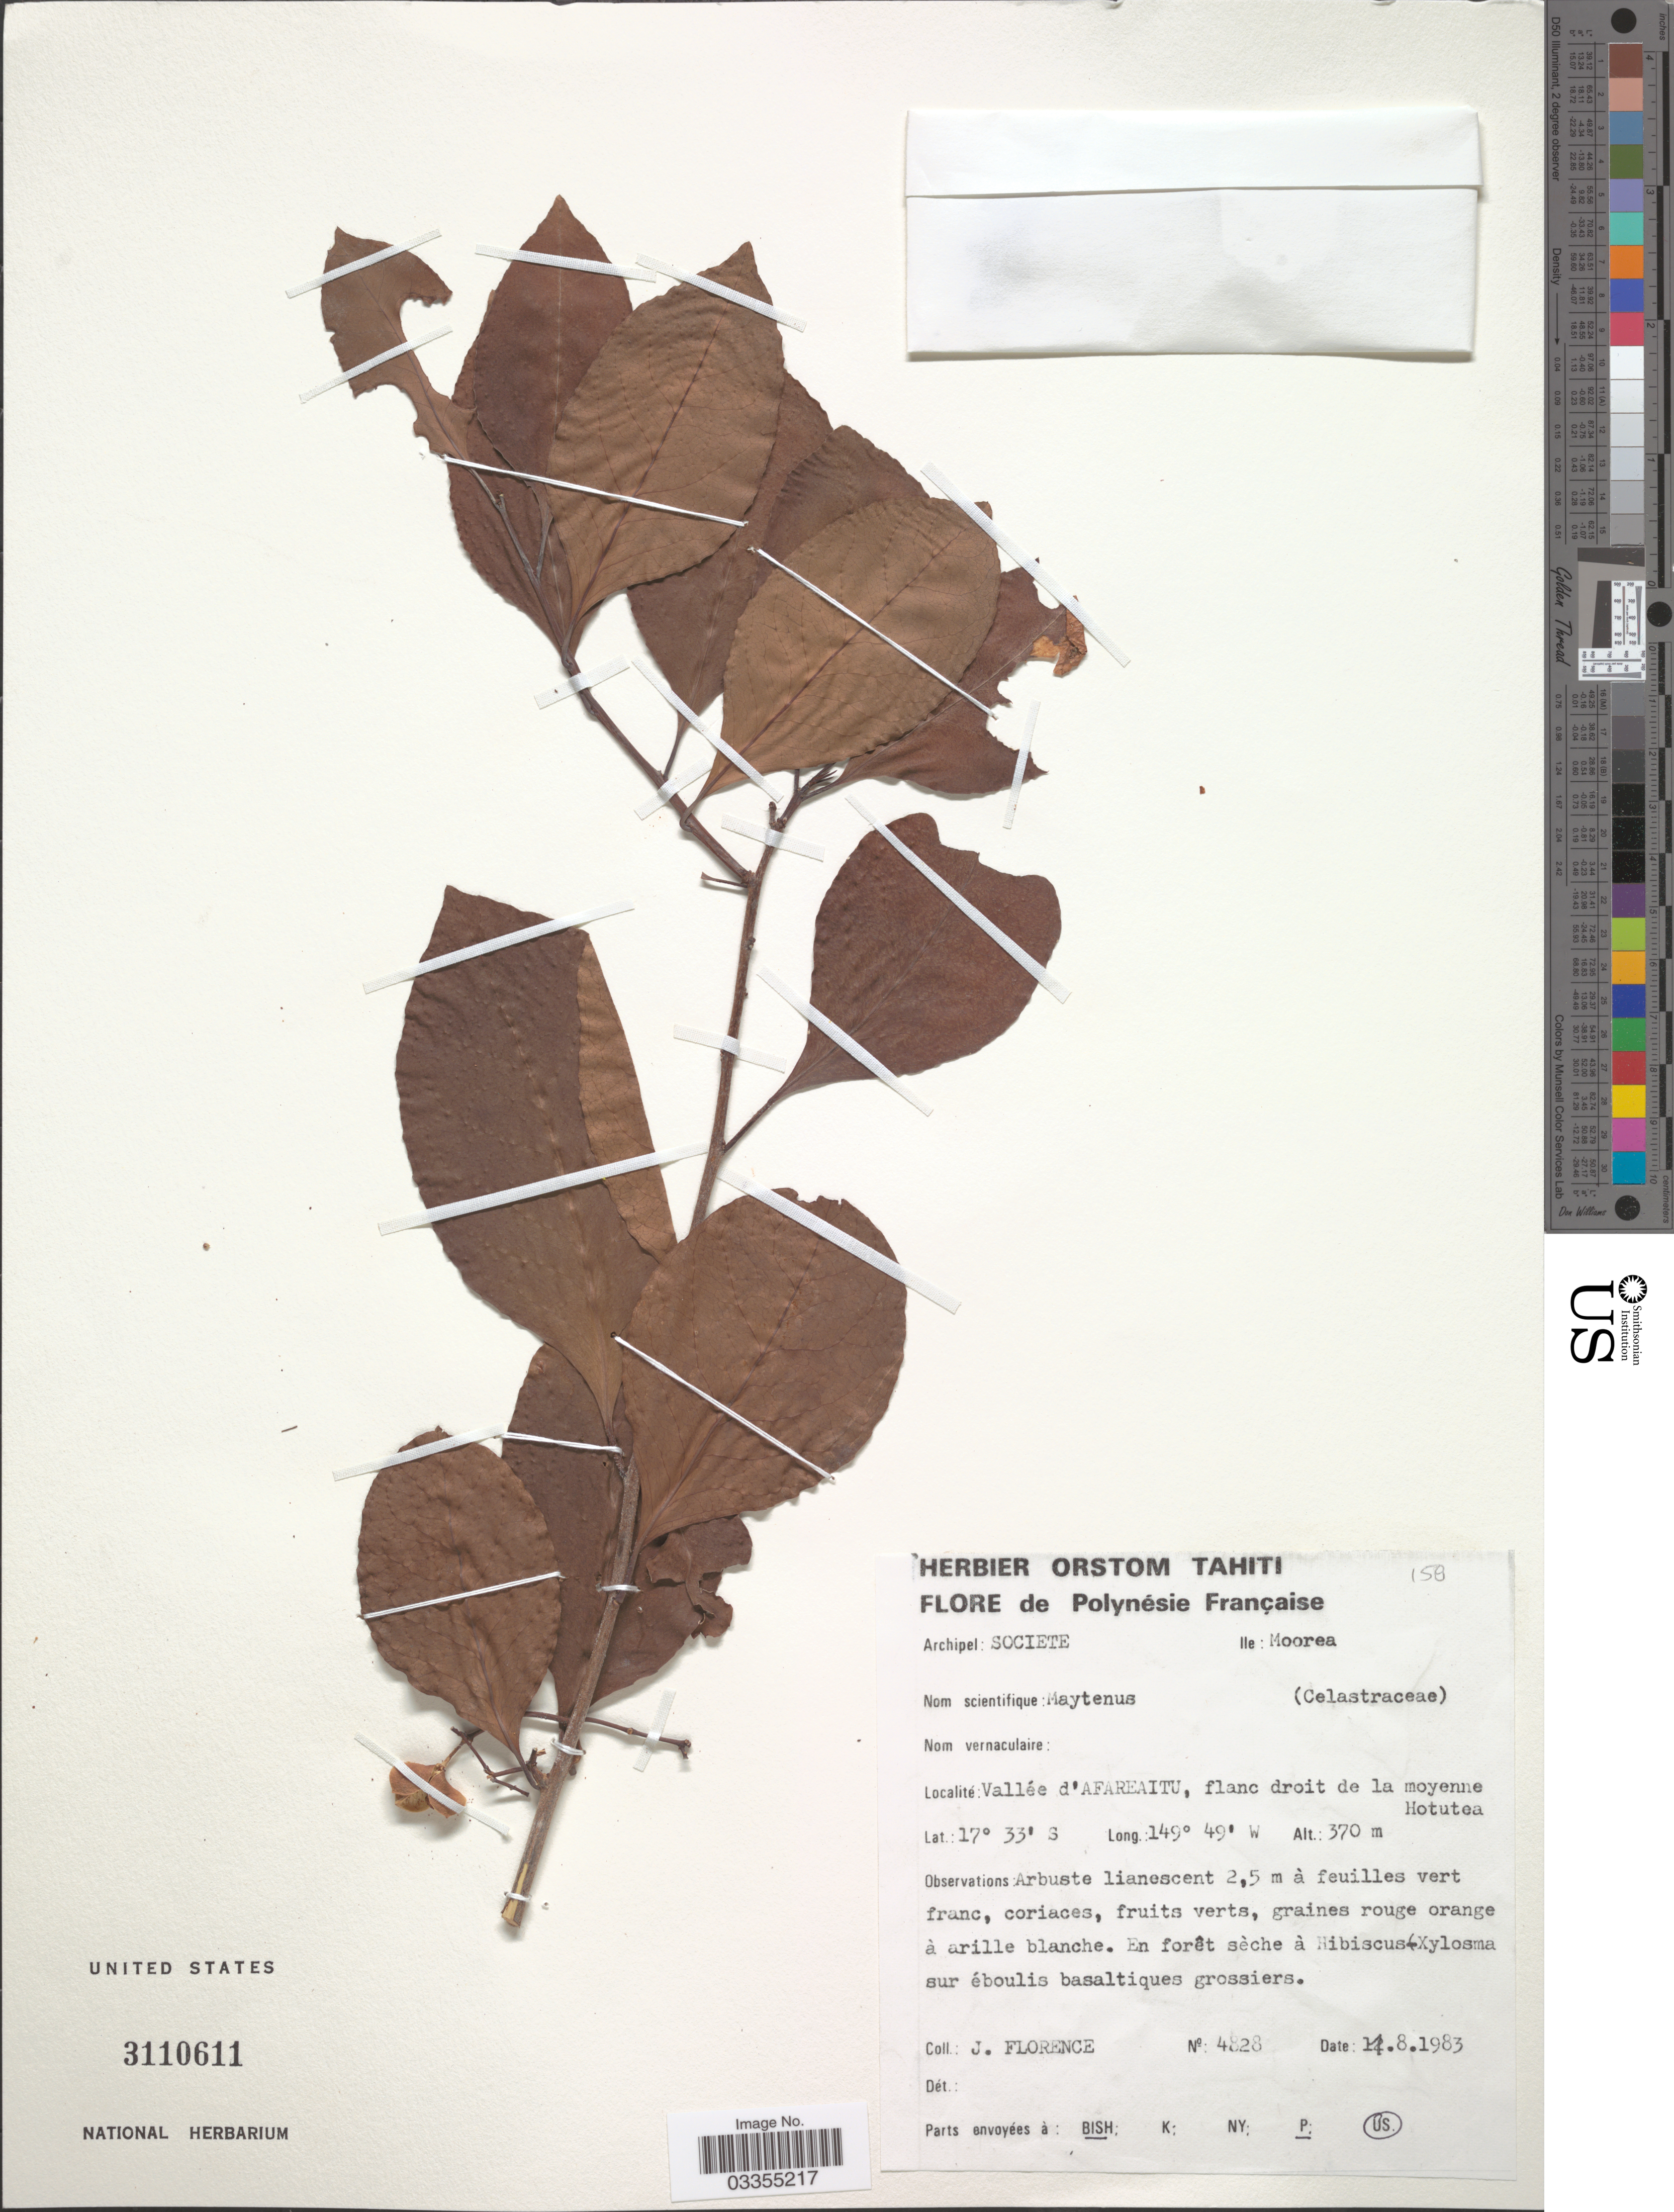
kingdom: Plantae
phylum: Tracheophyta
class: Magnoliopsida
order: Celastrales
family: Celastraceae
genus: Gymnosporia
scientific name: Gymnosporia sp.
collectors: J. Florence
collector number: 4828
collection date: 1983-08-11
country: French Polynesia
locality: Polynésie Française. Archipel: Societe. Ile: Moorea. Vallée d'Afareaitu, flanc droit de la moyenne Hotutea.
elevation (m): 370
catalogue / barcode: US 3110611